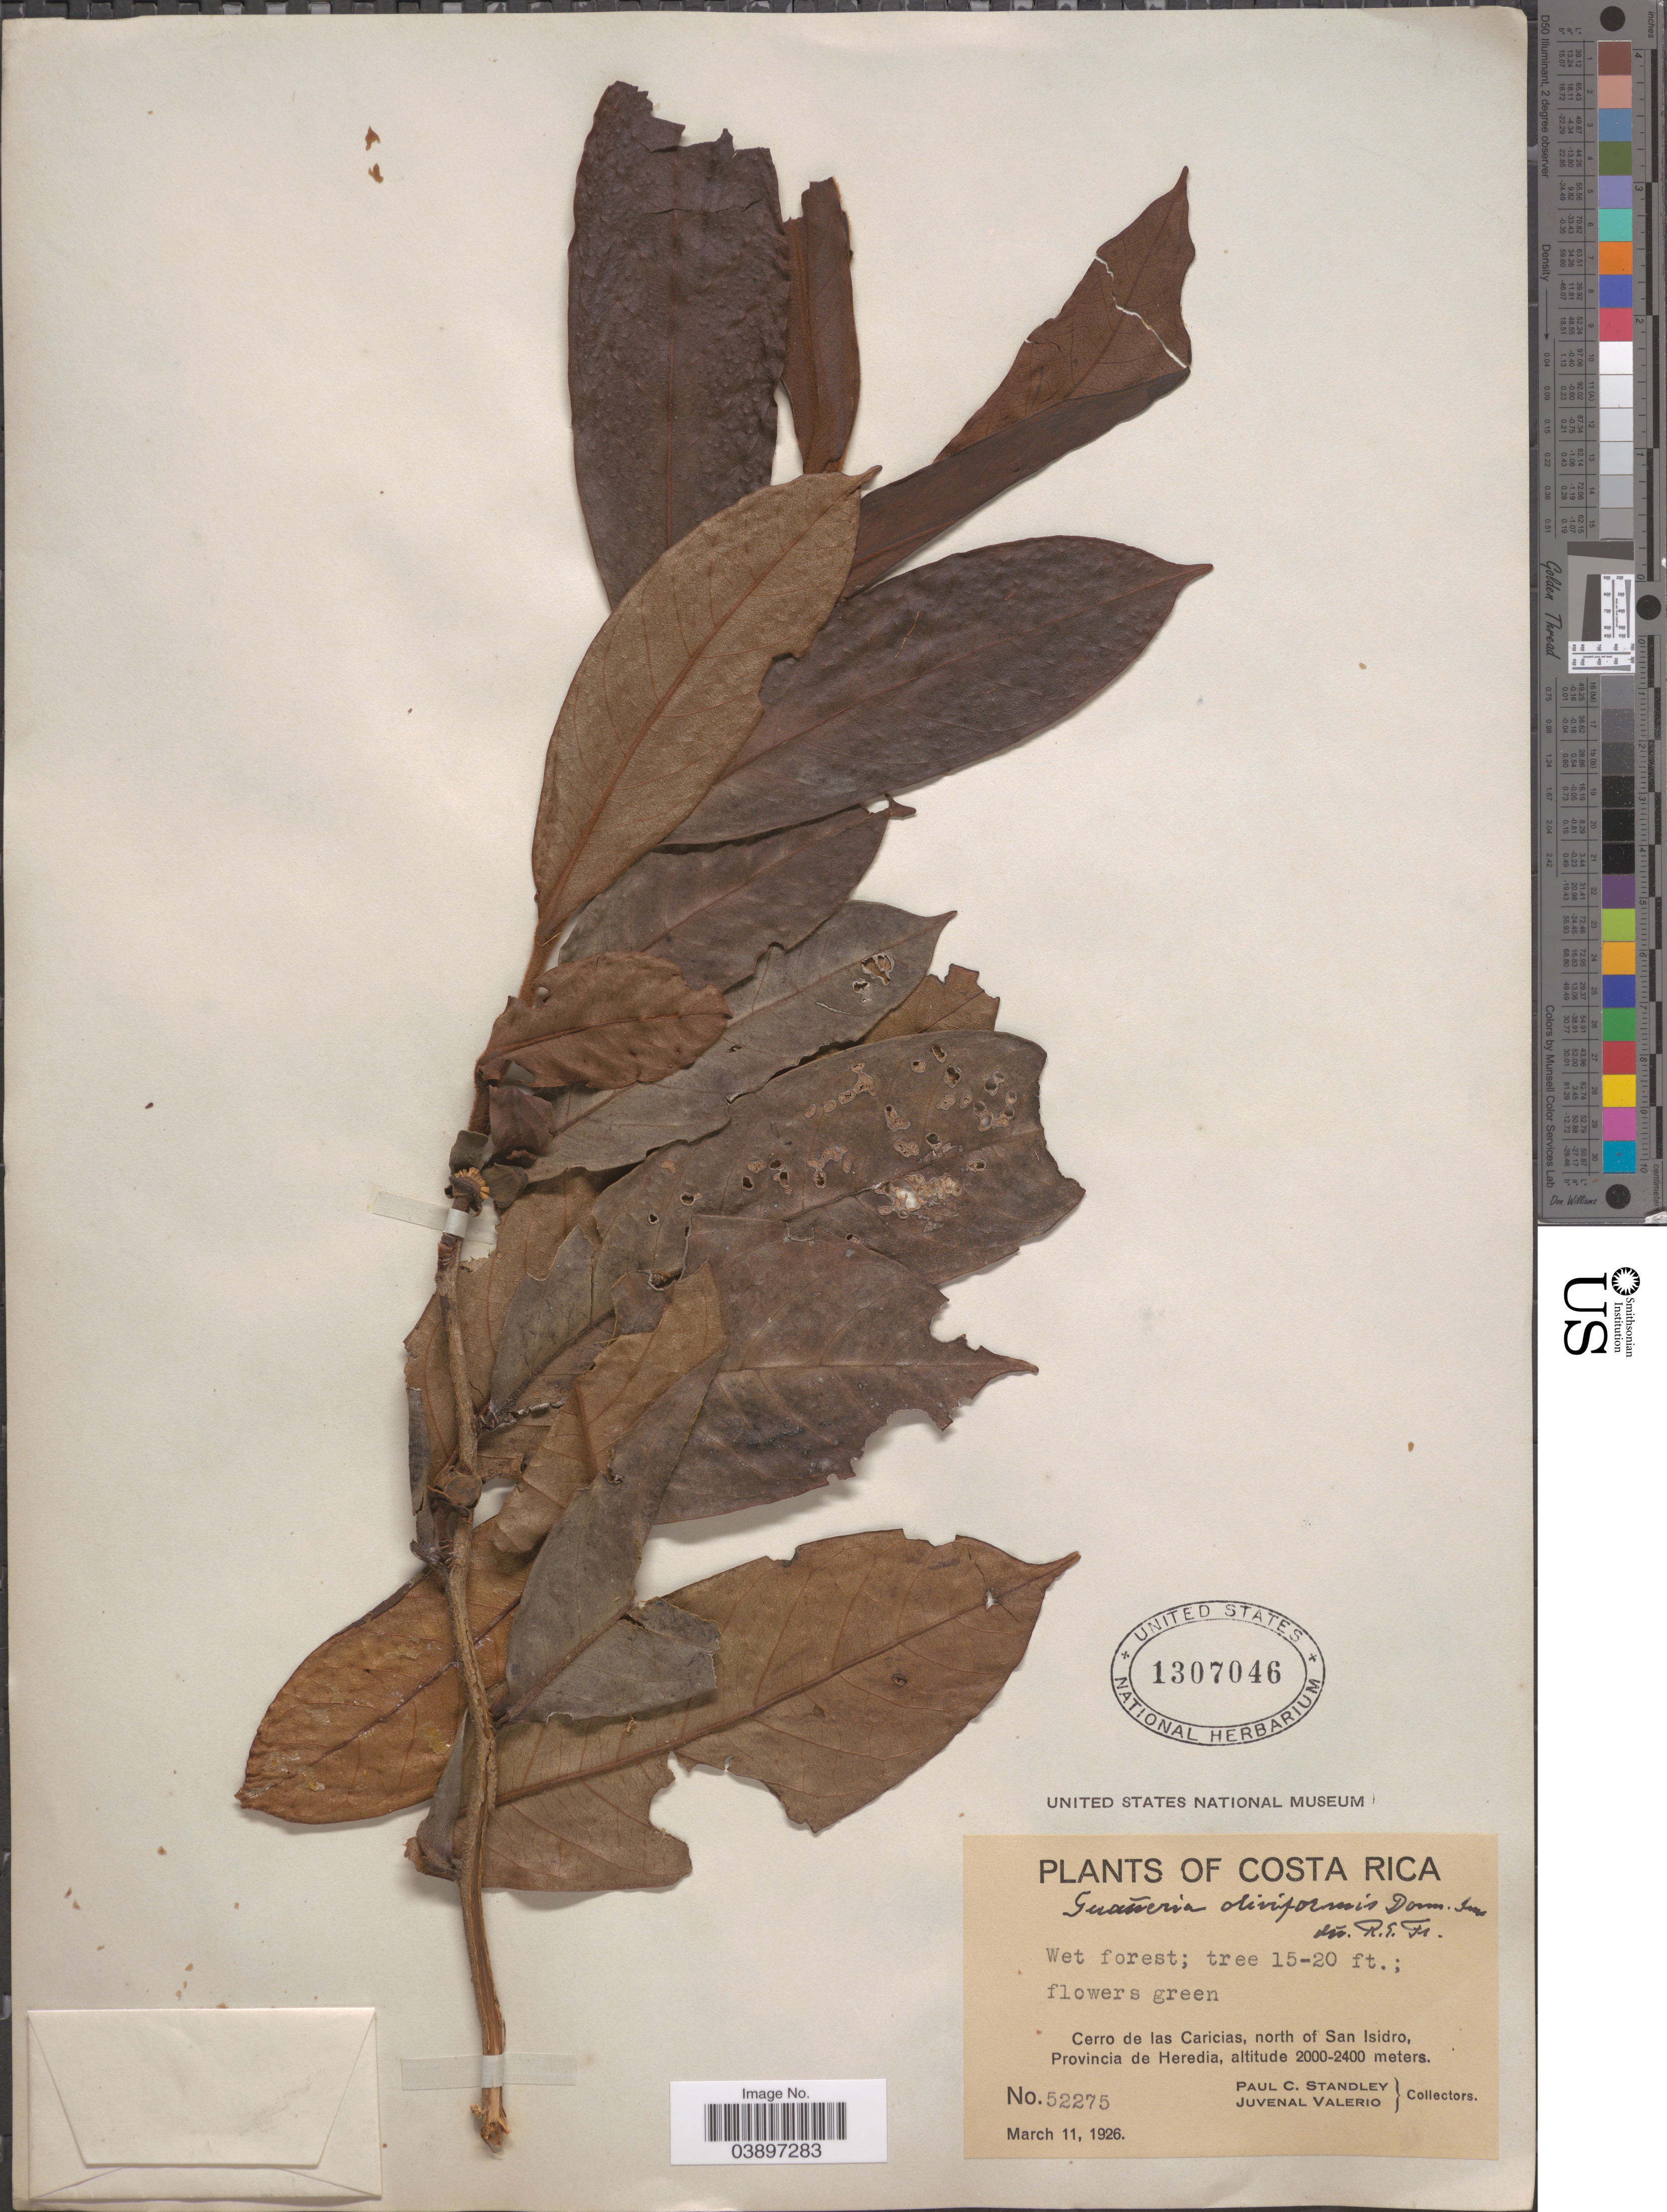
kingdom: Plantae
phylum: Tracheophyta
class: Magnoliopsida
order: Magnoliales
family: Annonaceae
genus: Guatteria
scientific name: Guatteria oliviformis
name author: Donn. Sm.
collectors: P. C. Standley & J. Valerio R.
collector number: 52275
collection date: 1926-03-11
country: Costa Rica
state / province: Heredia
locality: Cerro de las Caricias, north of San Isidro.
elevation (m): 2000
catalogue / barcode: US 1307046